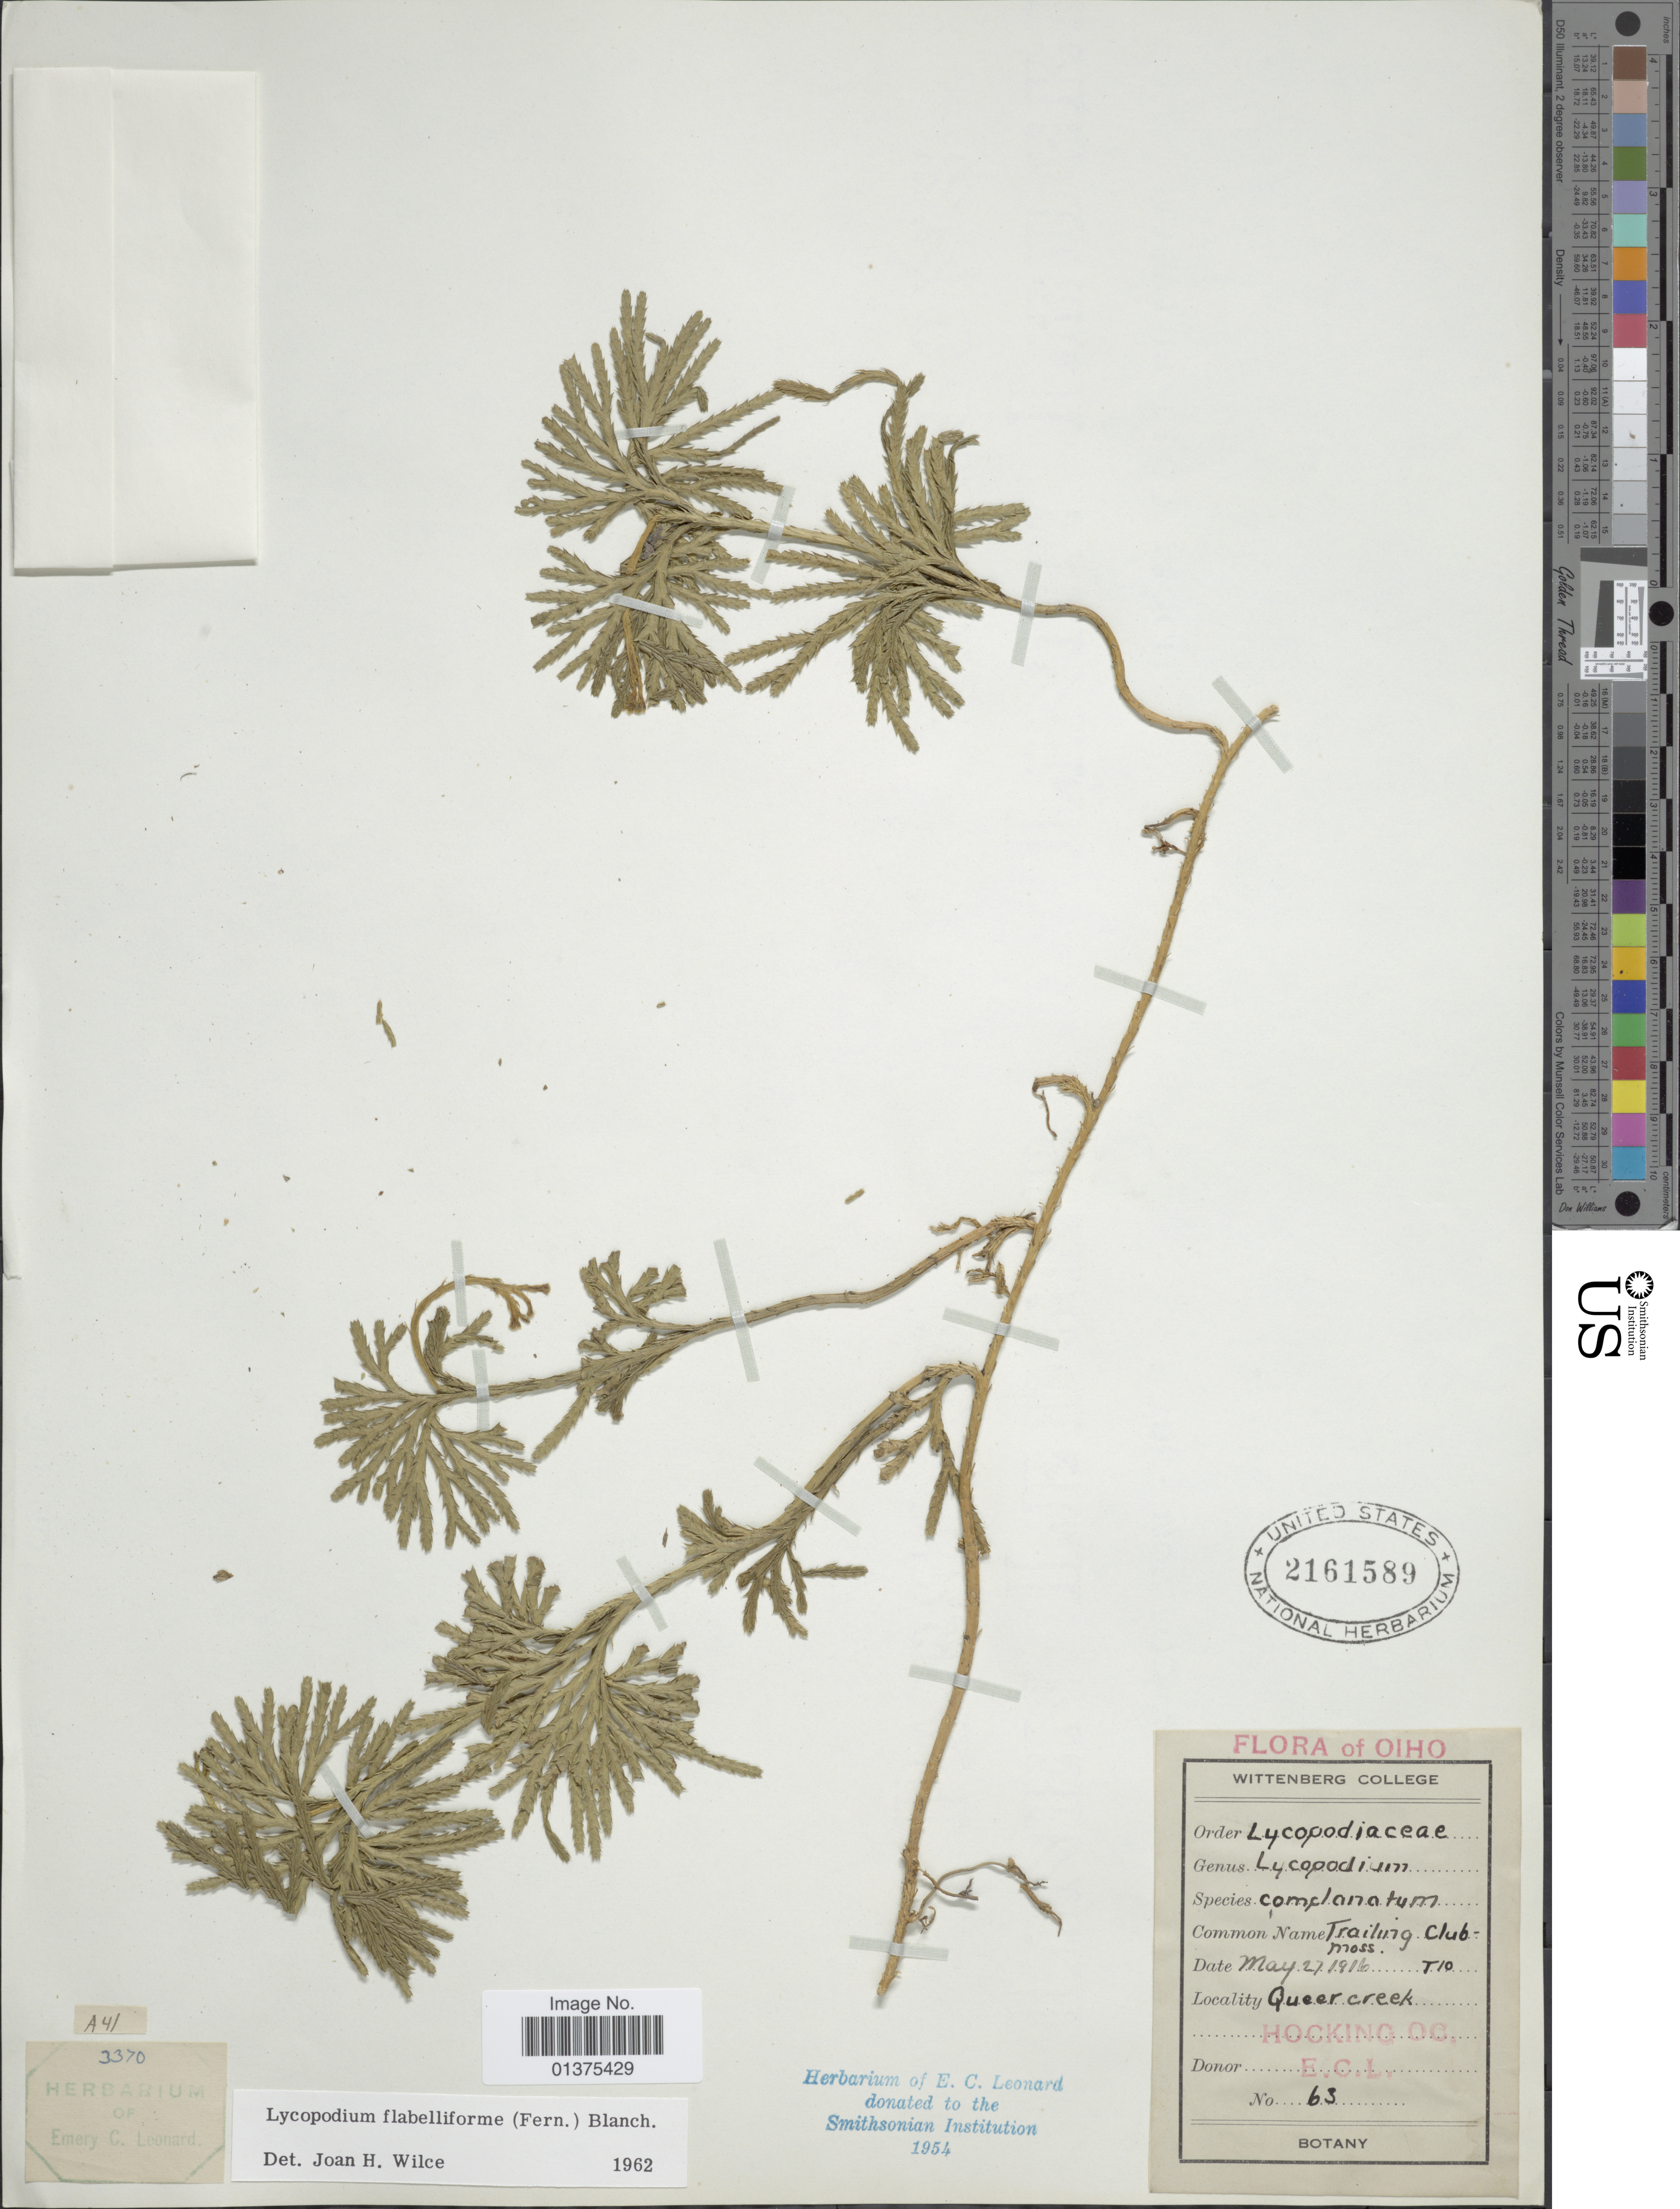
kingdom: Plantae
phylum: Tracheophyta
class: Lycopodiopsida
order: Lycopodiales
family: Lycopodiaceae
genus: Diphasiastrum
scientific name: Diphasiastrum digitatum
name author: (Dill. ex A. Braun) Holub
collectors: Wittenberg University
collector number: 63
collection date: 1916-05-27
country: United States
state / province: Ohio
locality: Trailing Club T10, Queer Creel, Hocking Oc.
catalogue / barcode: US 2161589